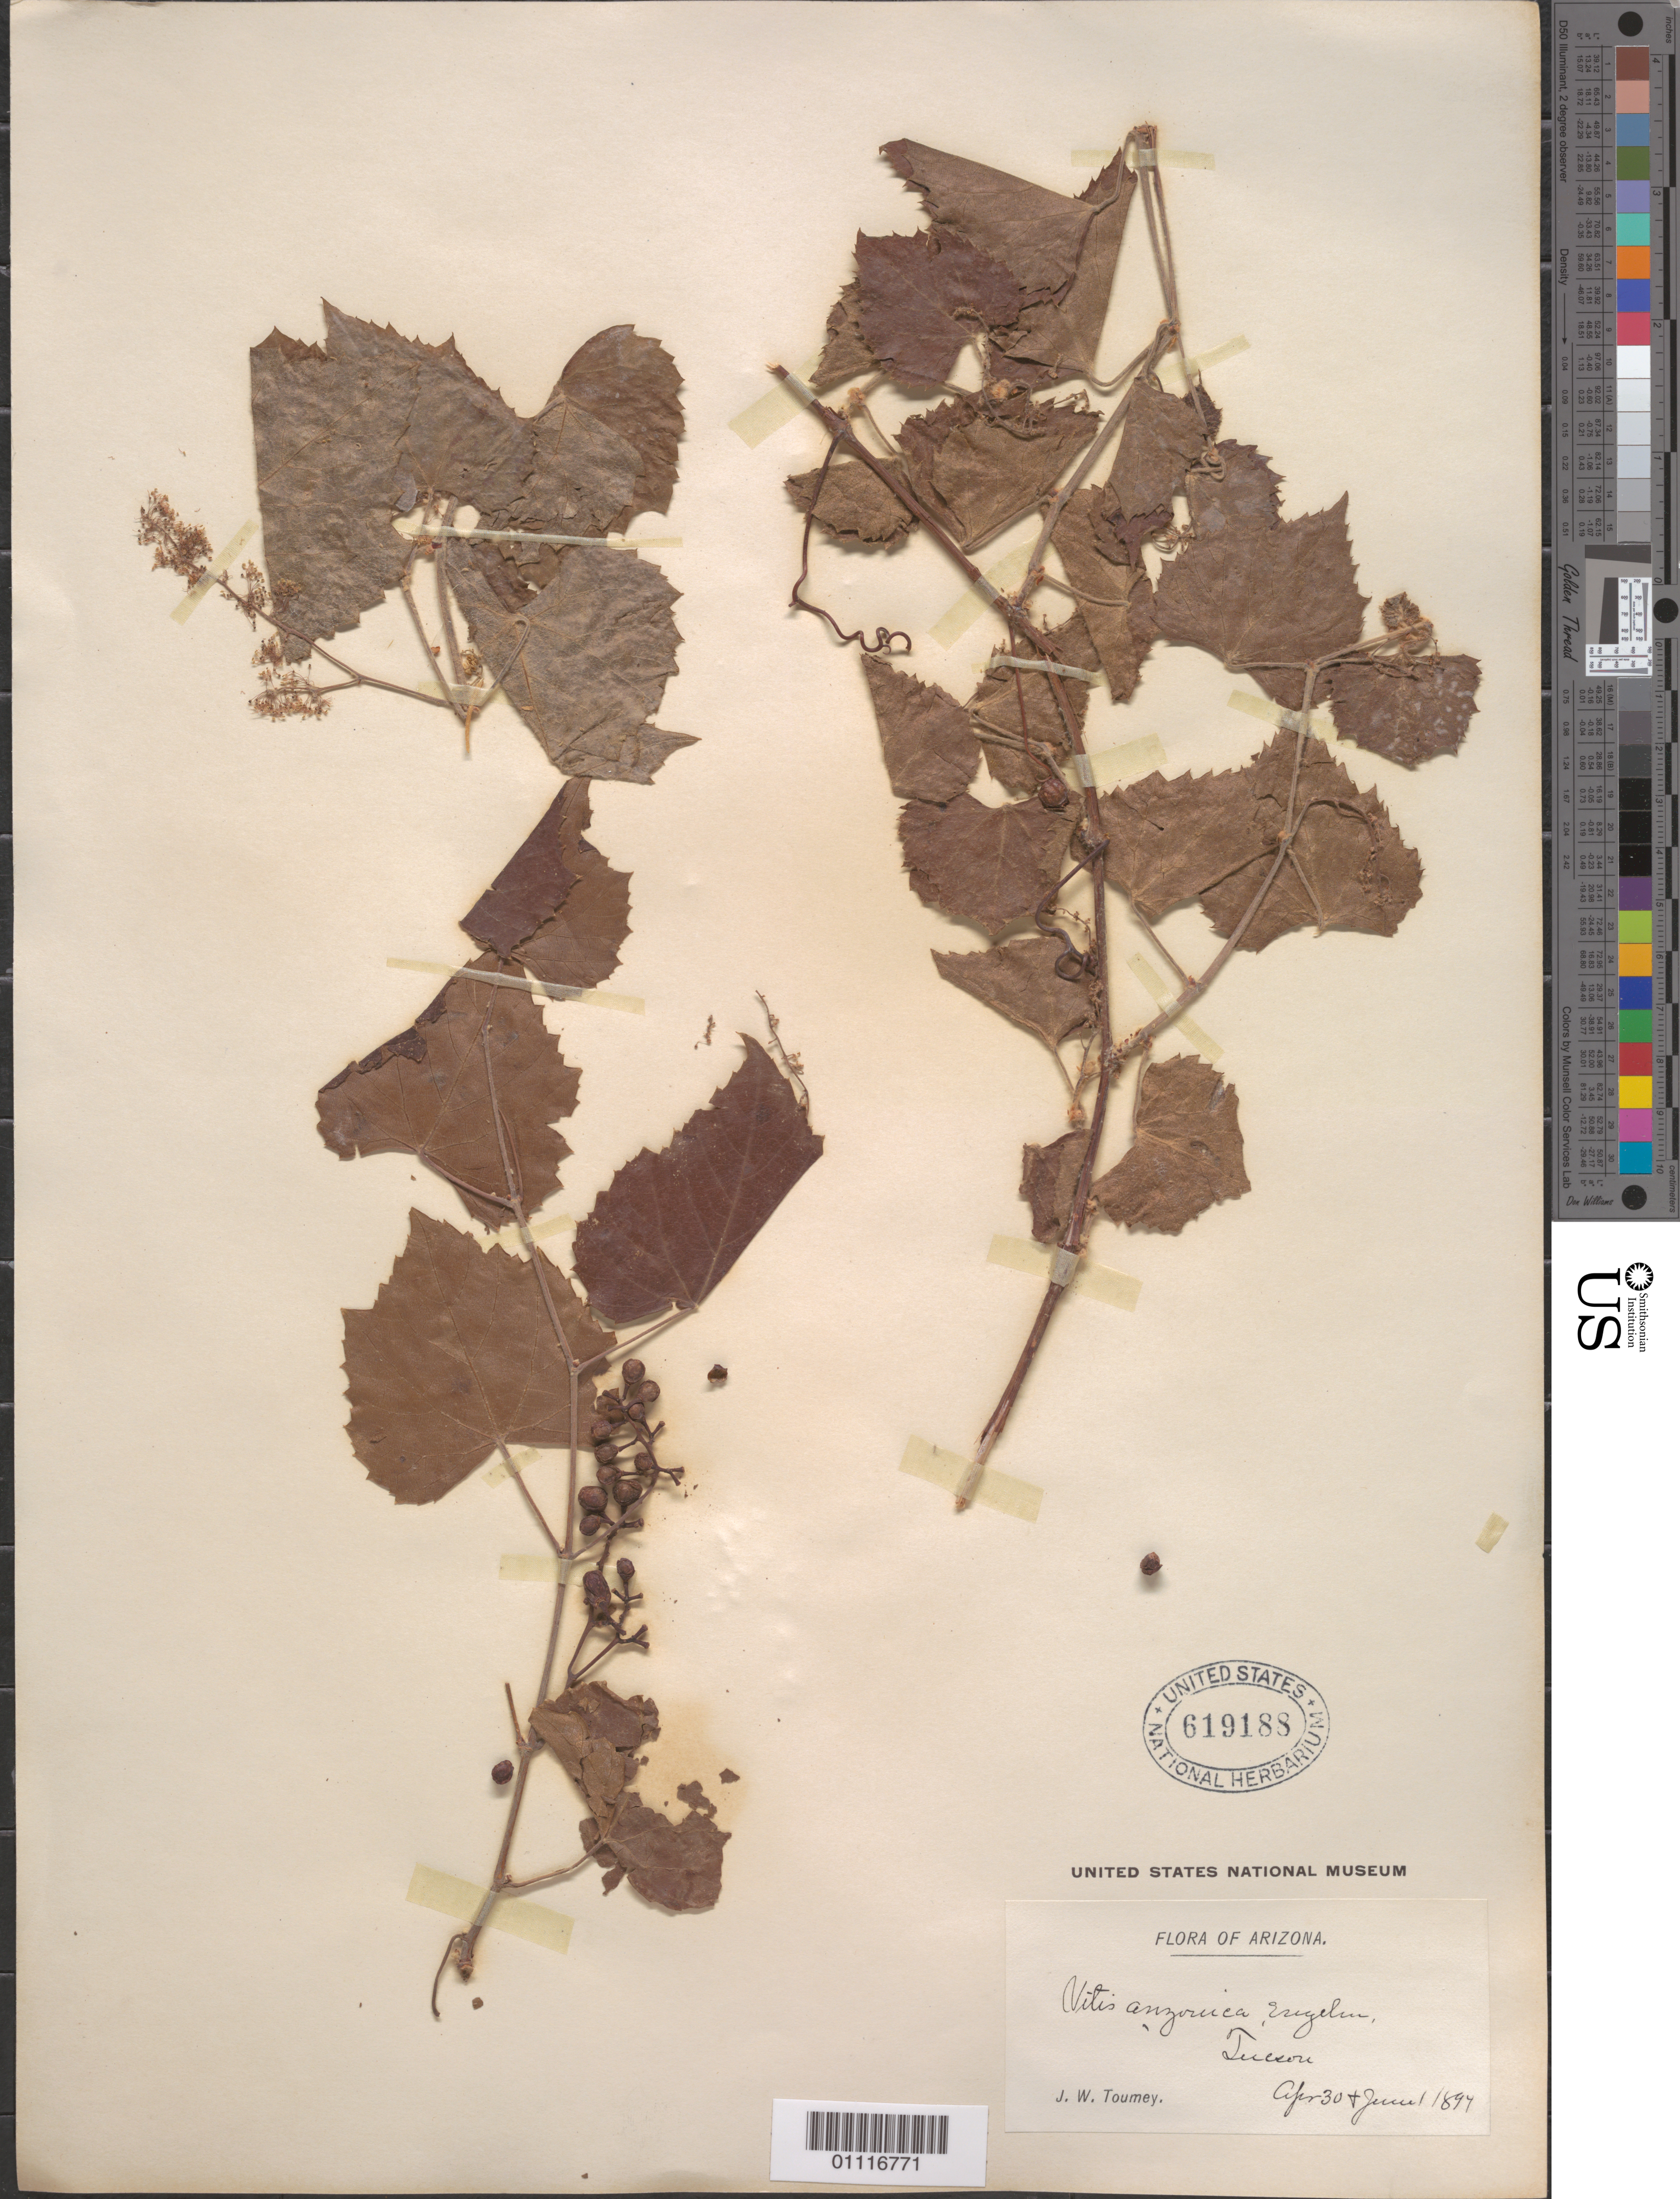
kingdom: Plantae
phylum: Tracheophyta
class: Magnoliopsida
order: Vitales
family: Vitaceae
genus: Vitis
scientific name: Vitis arizonica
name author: Engelm.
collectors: J. W. Toumey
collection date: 1894-04-30/1894-06-01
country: United States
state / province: Arizona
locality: Tucson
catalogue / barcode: US 619188